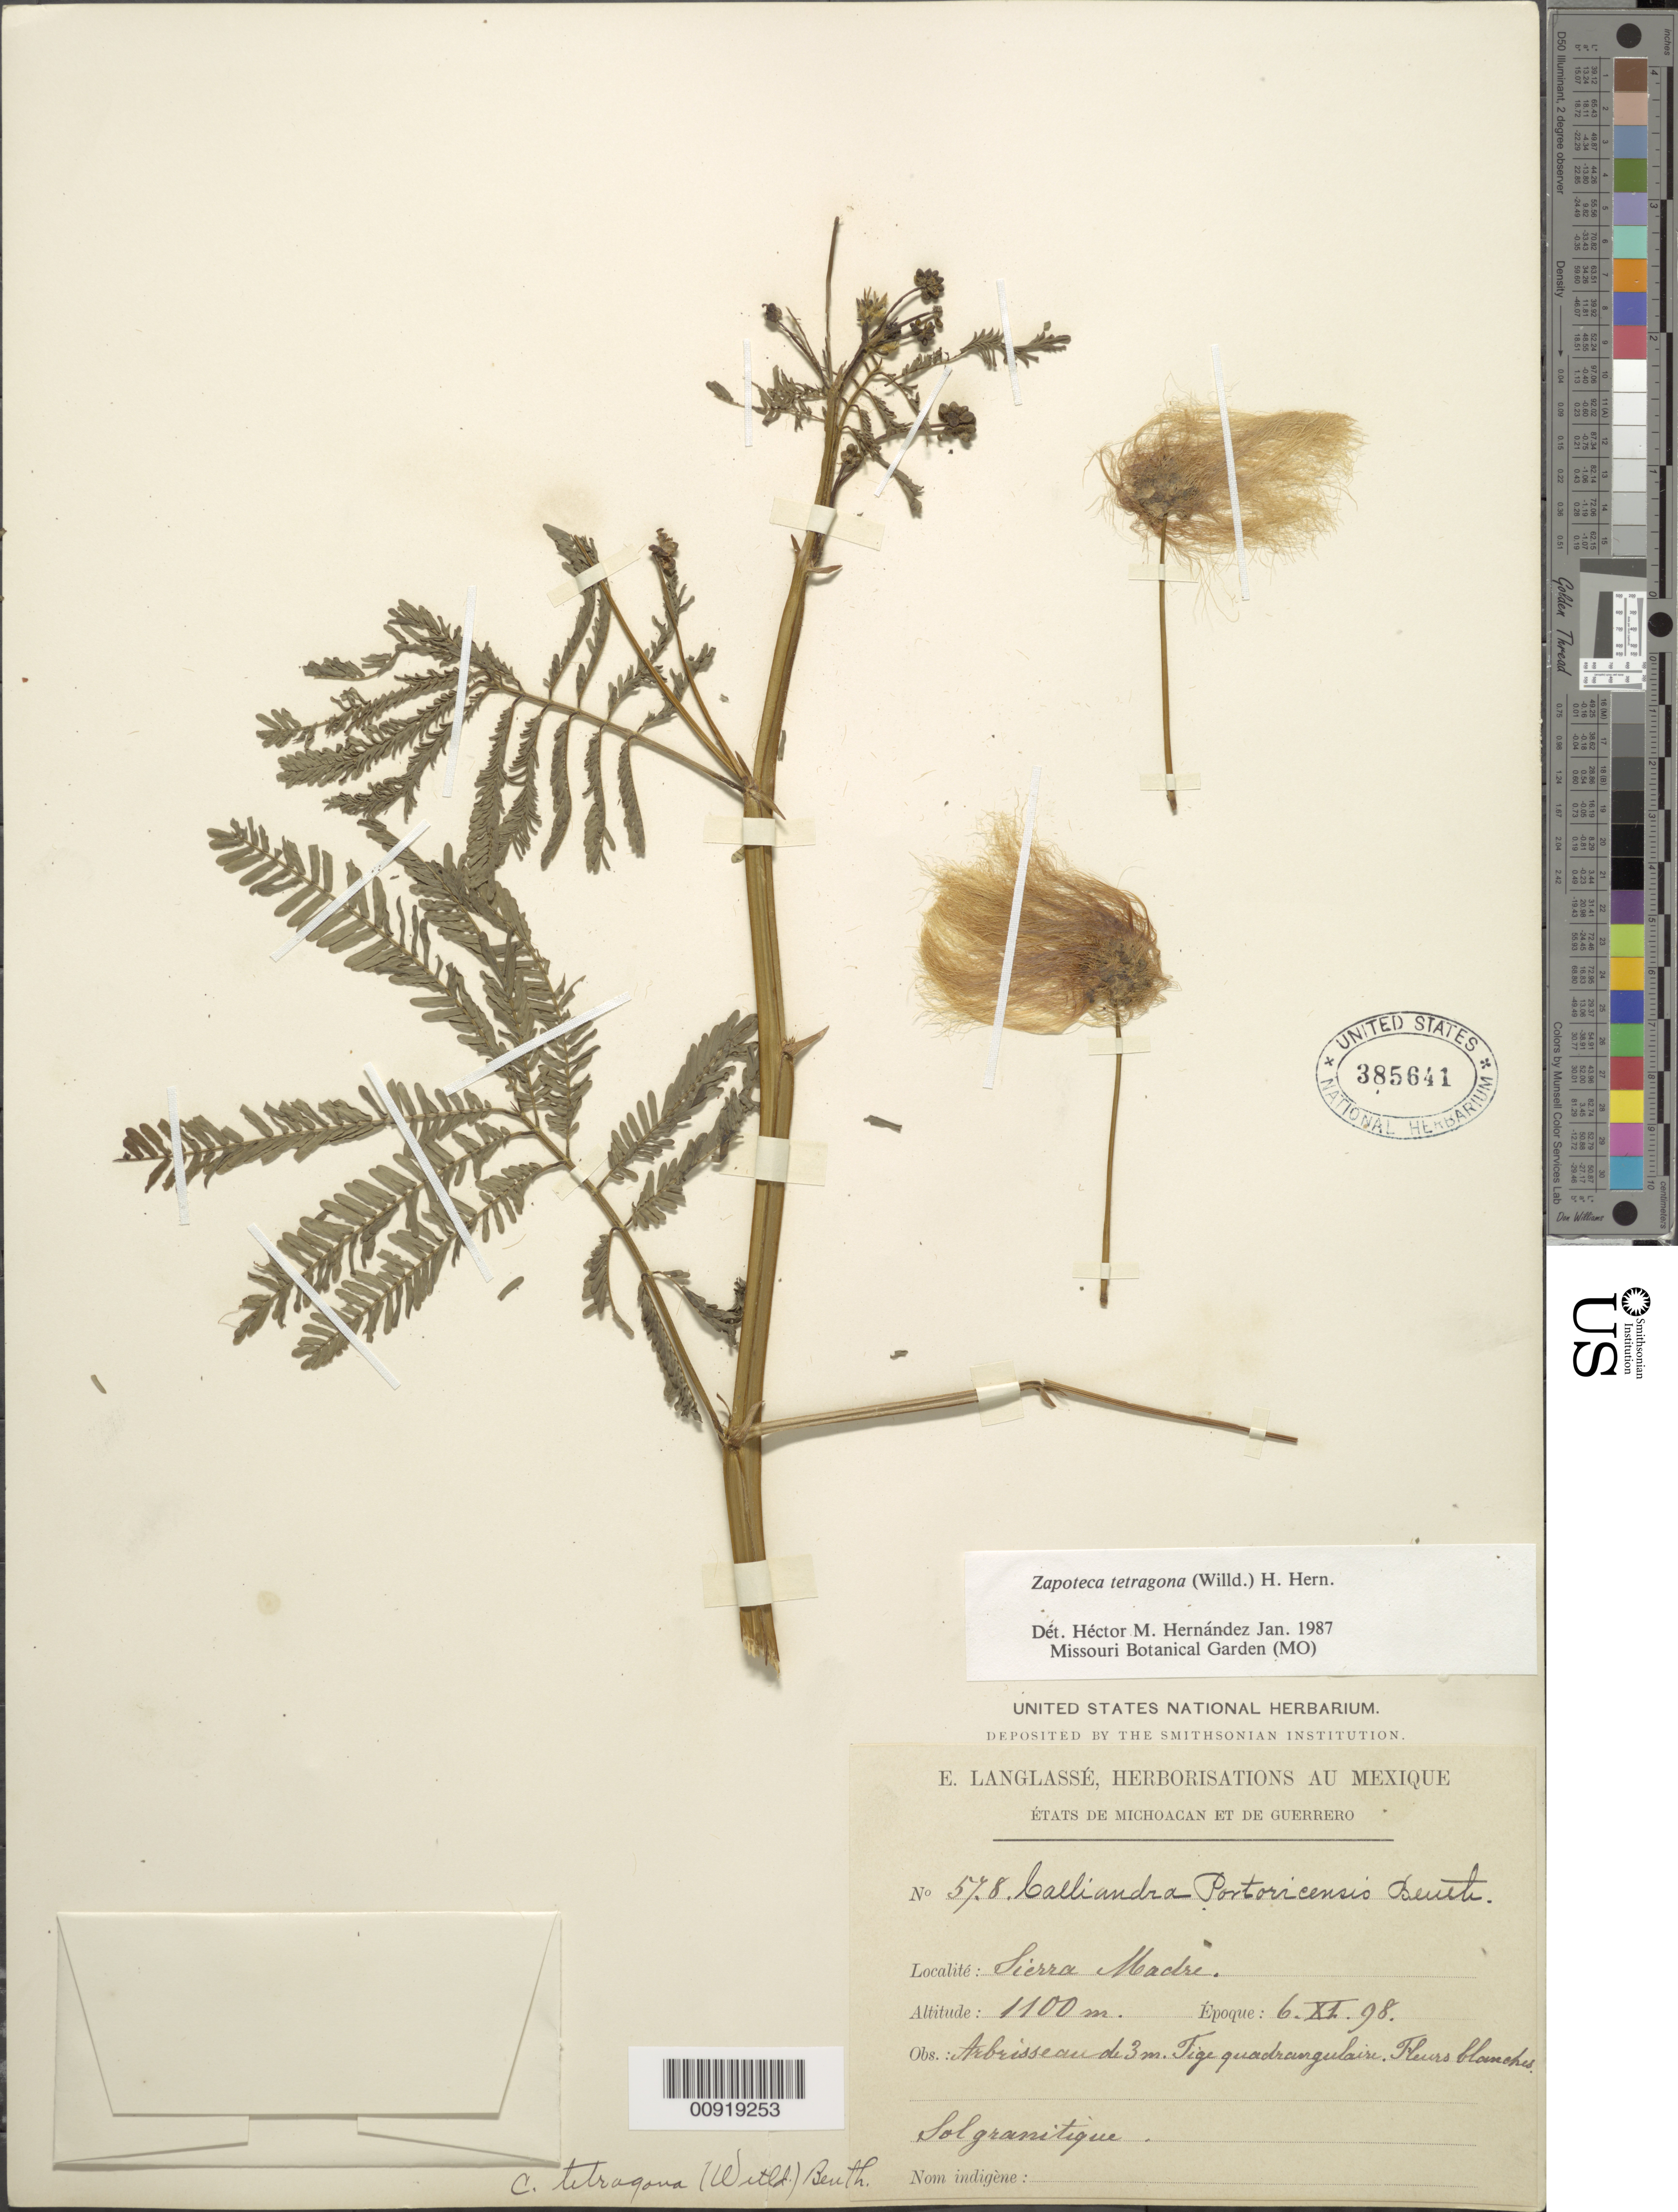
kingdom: Plantae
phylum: Tracheophyta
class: Magnoliopsida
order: Fabales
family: Fabaceae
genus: Zapoteca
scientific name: Zapoteca tetragona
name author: (Willd.) H.M. Hern.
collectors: E. Langlassé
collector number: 578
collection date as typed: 06 Nov 1898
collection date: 1898-11-06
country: Mexico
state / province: Guerrero / Michoacán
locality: Sierra Madre, États de Michoacán et de Guerrero.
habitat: Sol granitique.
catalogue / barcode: US 385641